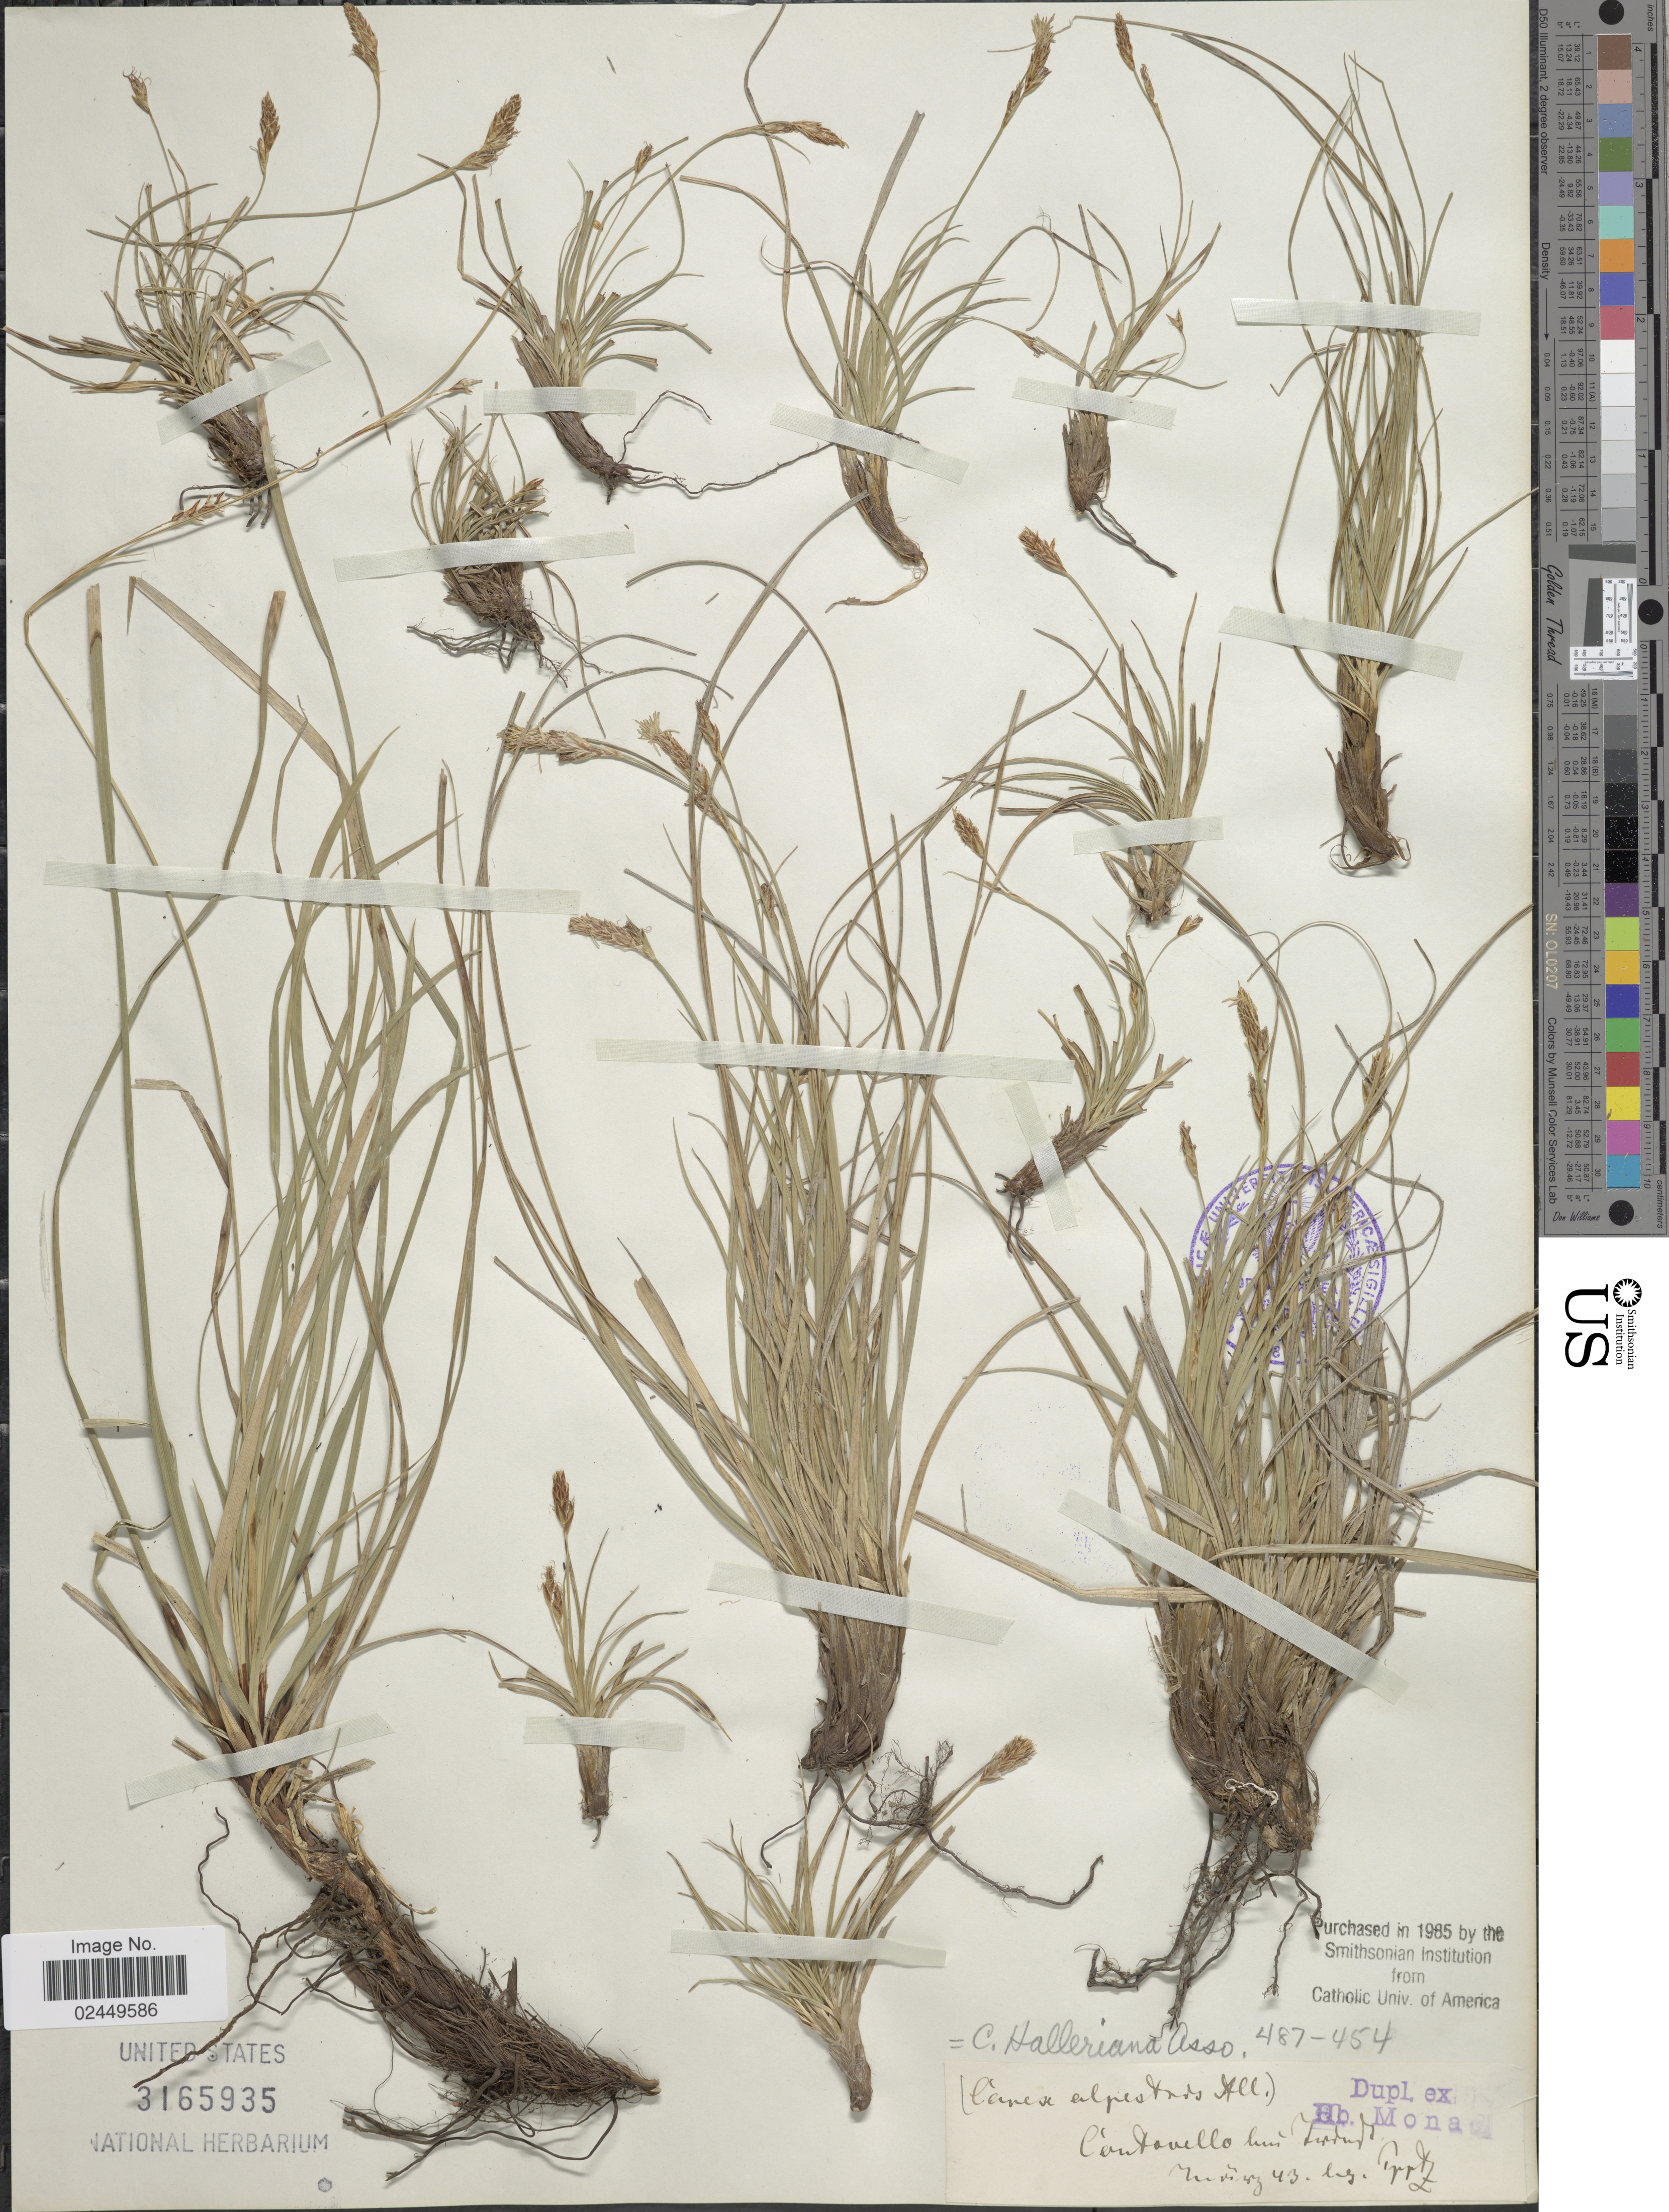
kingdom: Plantae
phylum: Tracheophyta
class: Liliopsida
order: Poales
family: Cyperaceae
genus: Carex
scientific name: Carex halleriana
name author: Asso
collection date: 1843-03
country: Italy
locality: Contonello bei Trieste [interpreted]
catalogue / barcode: US 3165935